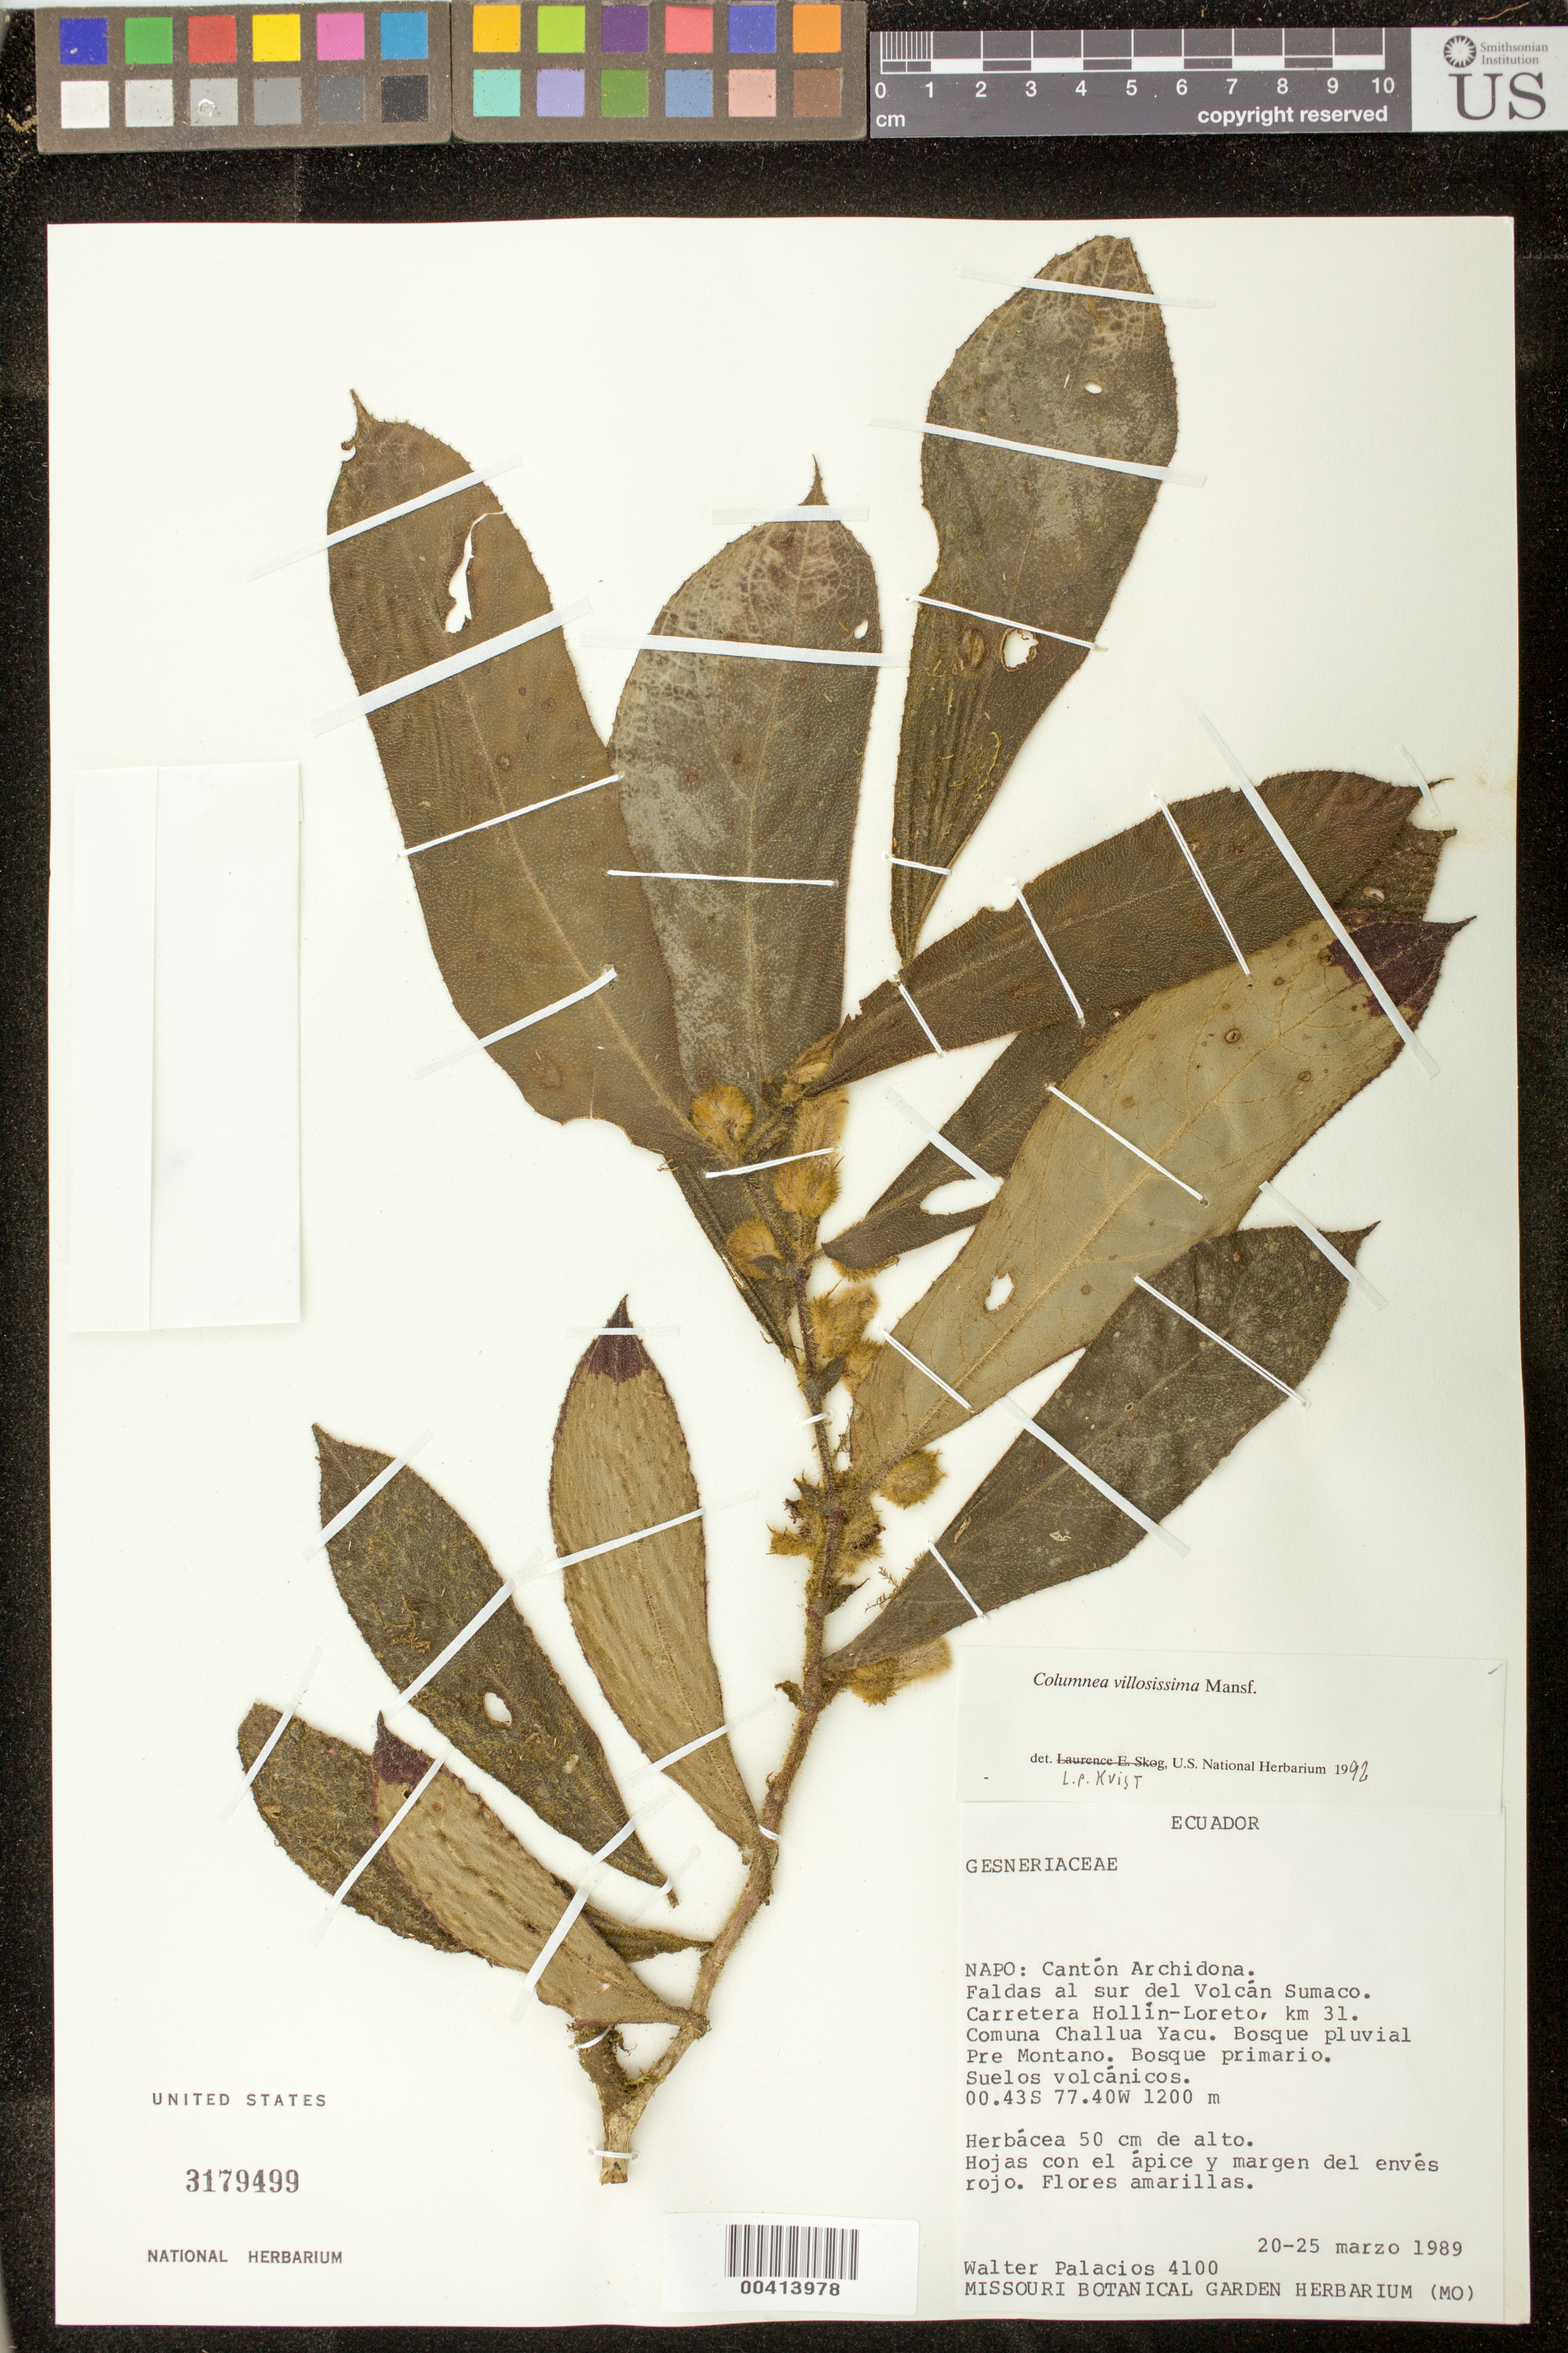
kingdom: Plantae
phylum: Tracheophyta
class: Magnoliopsida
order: Lamiales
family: Gesneriaceae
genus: Columnea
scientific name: Columnea villosissima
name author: Mansf.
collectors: W. Palacios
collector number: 4100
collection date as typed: Mar 1989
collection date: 1989-03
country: Ecuador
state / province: Napo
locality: Canton Archidona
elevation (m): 1200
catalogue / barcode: US 3179499